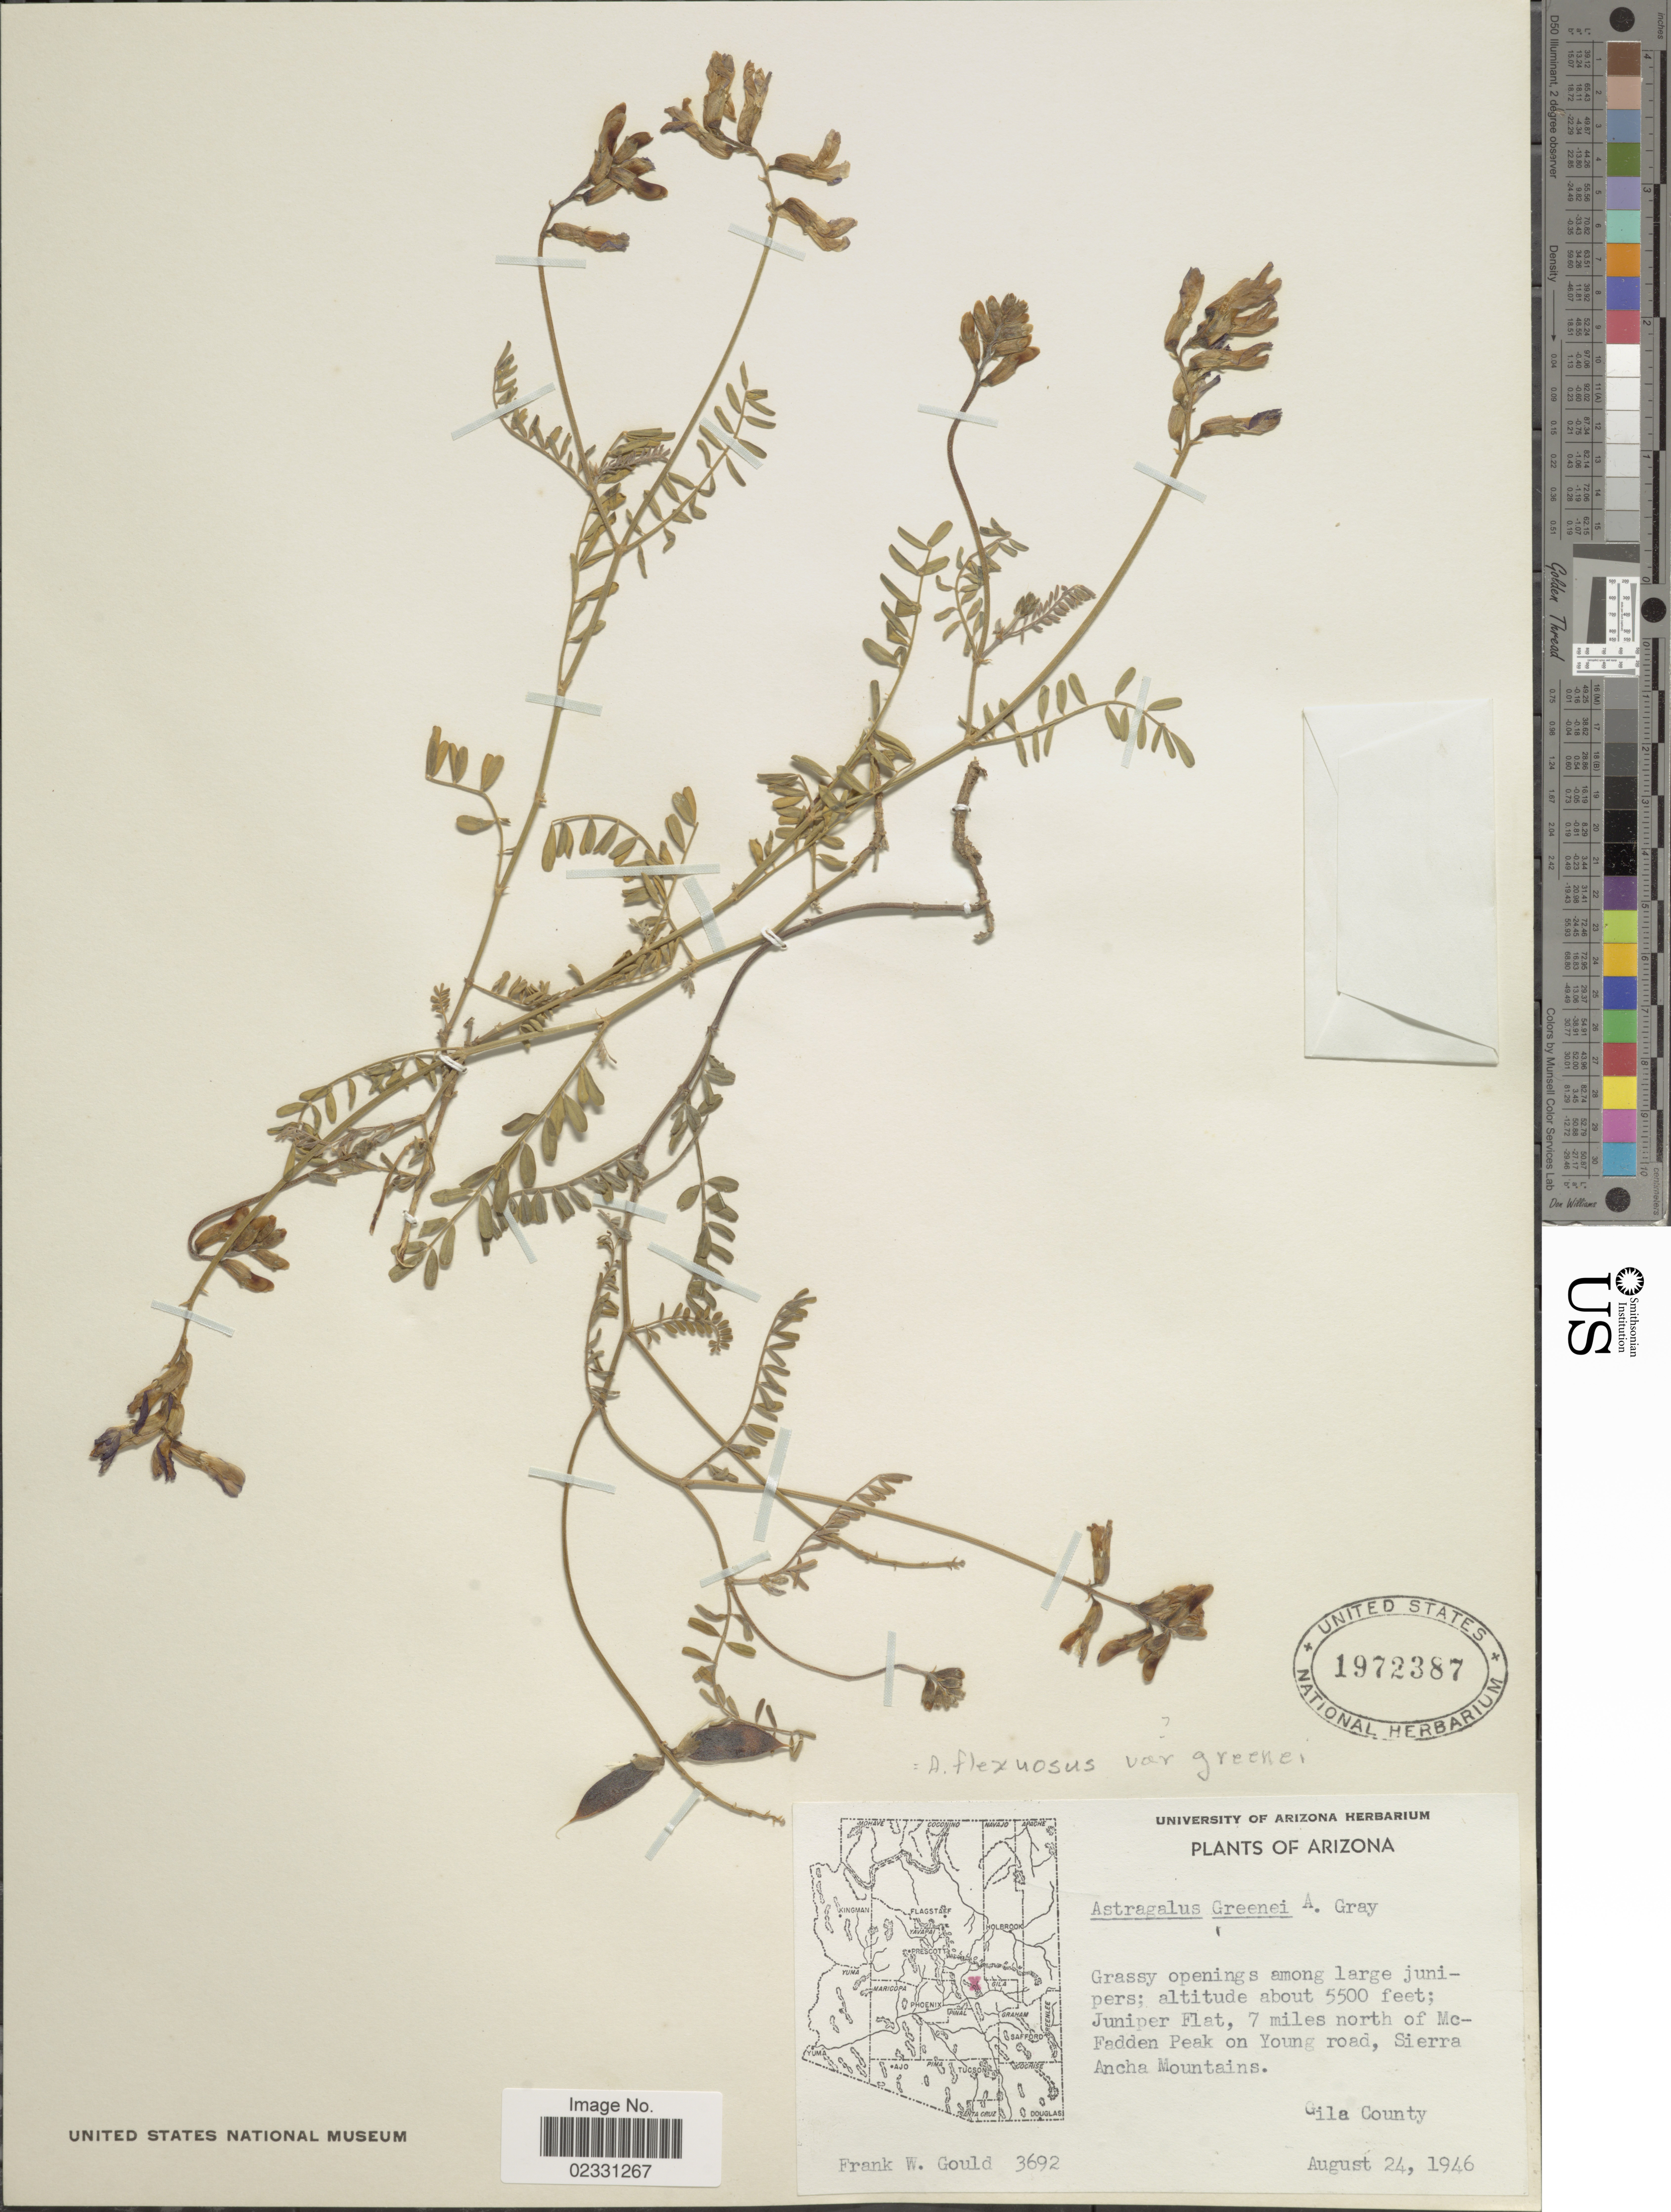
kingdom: Plantae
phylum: Tracheophyta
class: Magnoliopsida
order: Fabales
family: Fabaceae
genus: Astragalus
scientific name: Astragalus flexuosus var. greene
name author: (A. Gray) Barneby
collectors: F. W. Gould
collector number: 3692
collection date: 1946-08-24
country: United States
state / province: Arizona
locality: Juniper Flat, 7 miles north of McFadden Peak on Young road, Sierra Ancha Mountains. Gila County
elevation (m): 1676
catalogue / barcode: US 1972387